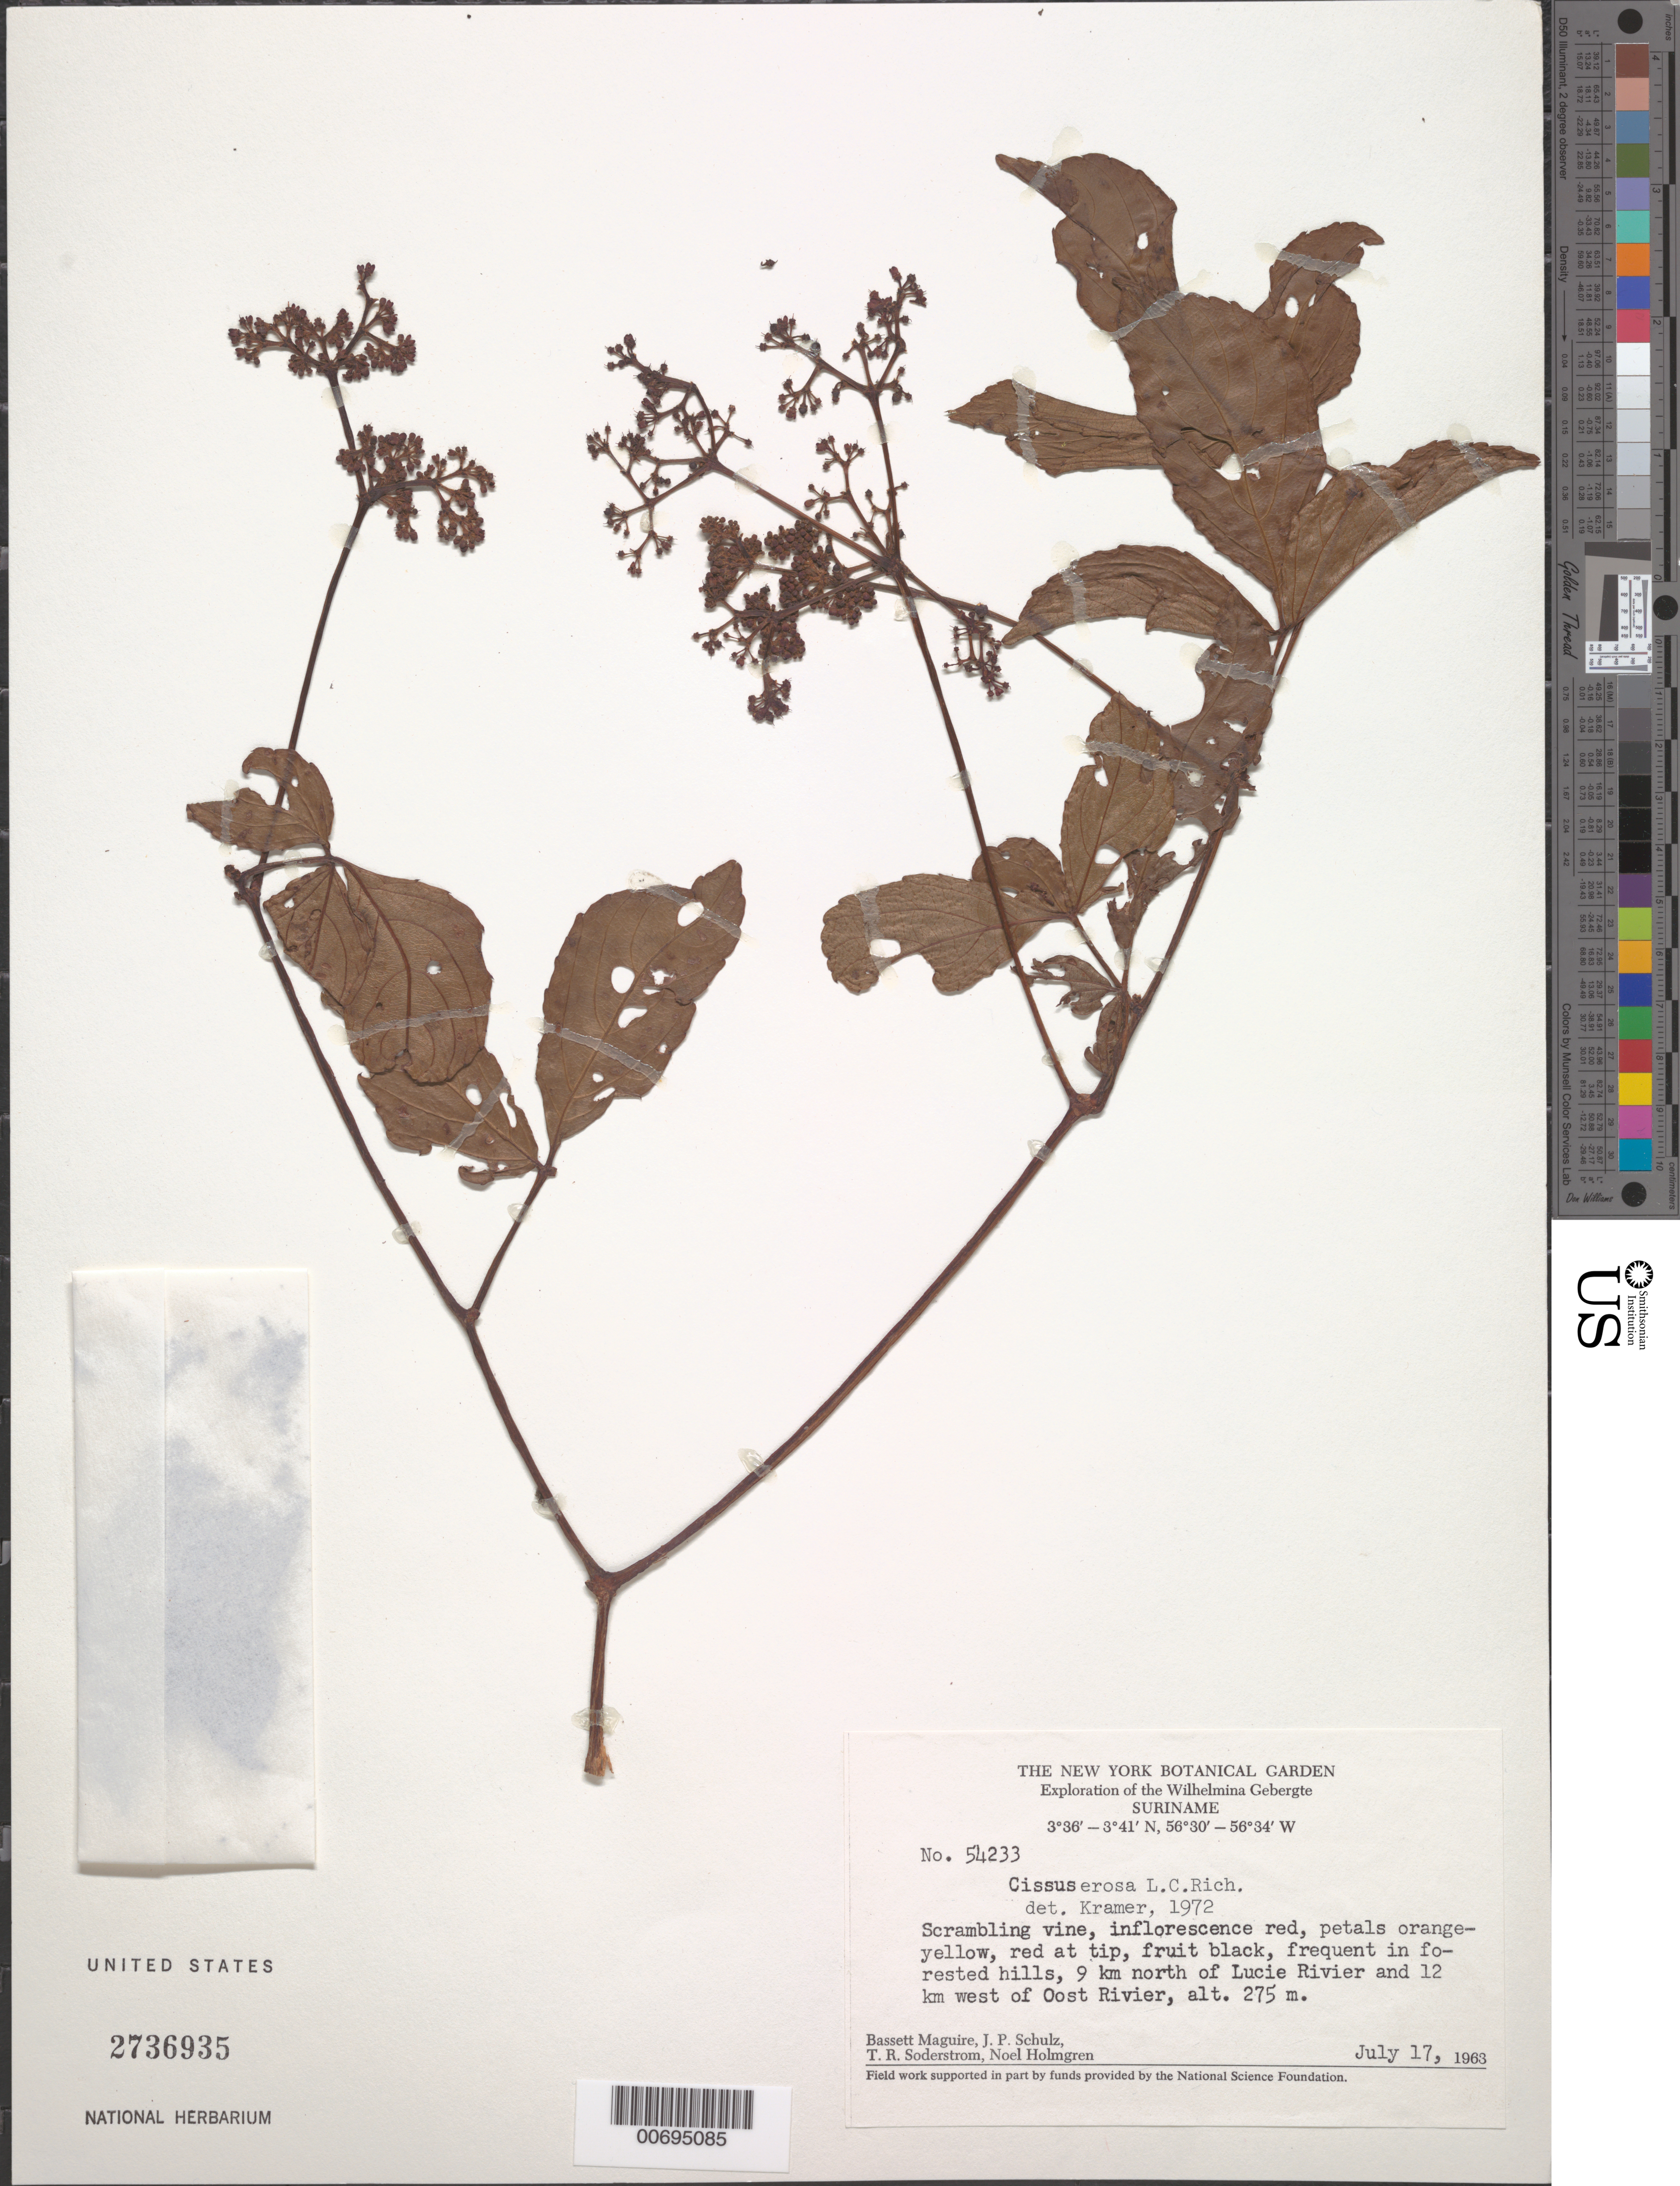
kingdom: Plantae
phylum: Tracheophyta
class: Magnoliopsida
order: Vitales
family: Vitaceae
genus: Cissus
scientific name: Cissus erosa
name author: Rich.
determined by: Kramer, K. U.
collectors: B. Maguire, J. P. Schulz, T. R. Soderstrom & N. H. Holmgren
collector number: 54233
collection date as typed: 17-Jul-63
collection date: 1963-07-17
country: Suriname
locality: Lucie R., 9 km N of and 12 km W of Oost R., Wilhelmina Gebergte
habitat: Forested hills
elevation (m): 275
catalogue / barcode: US 2736935